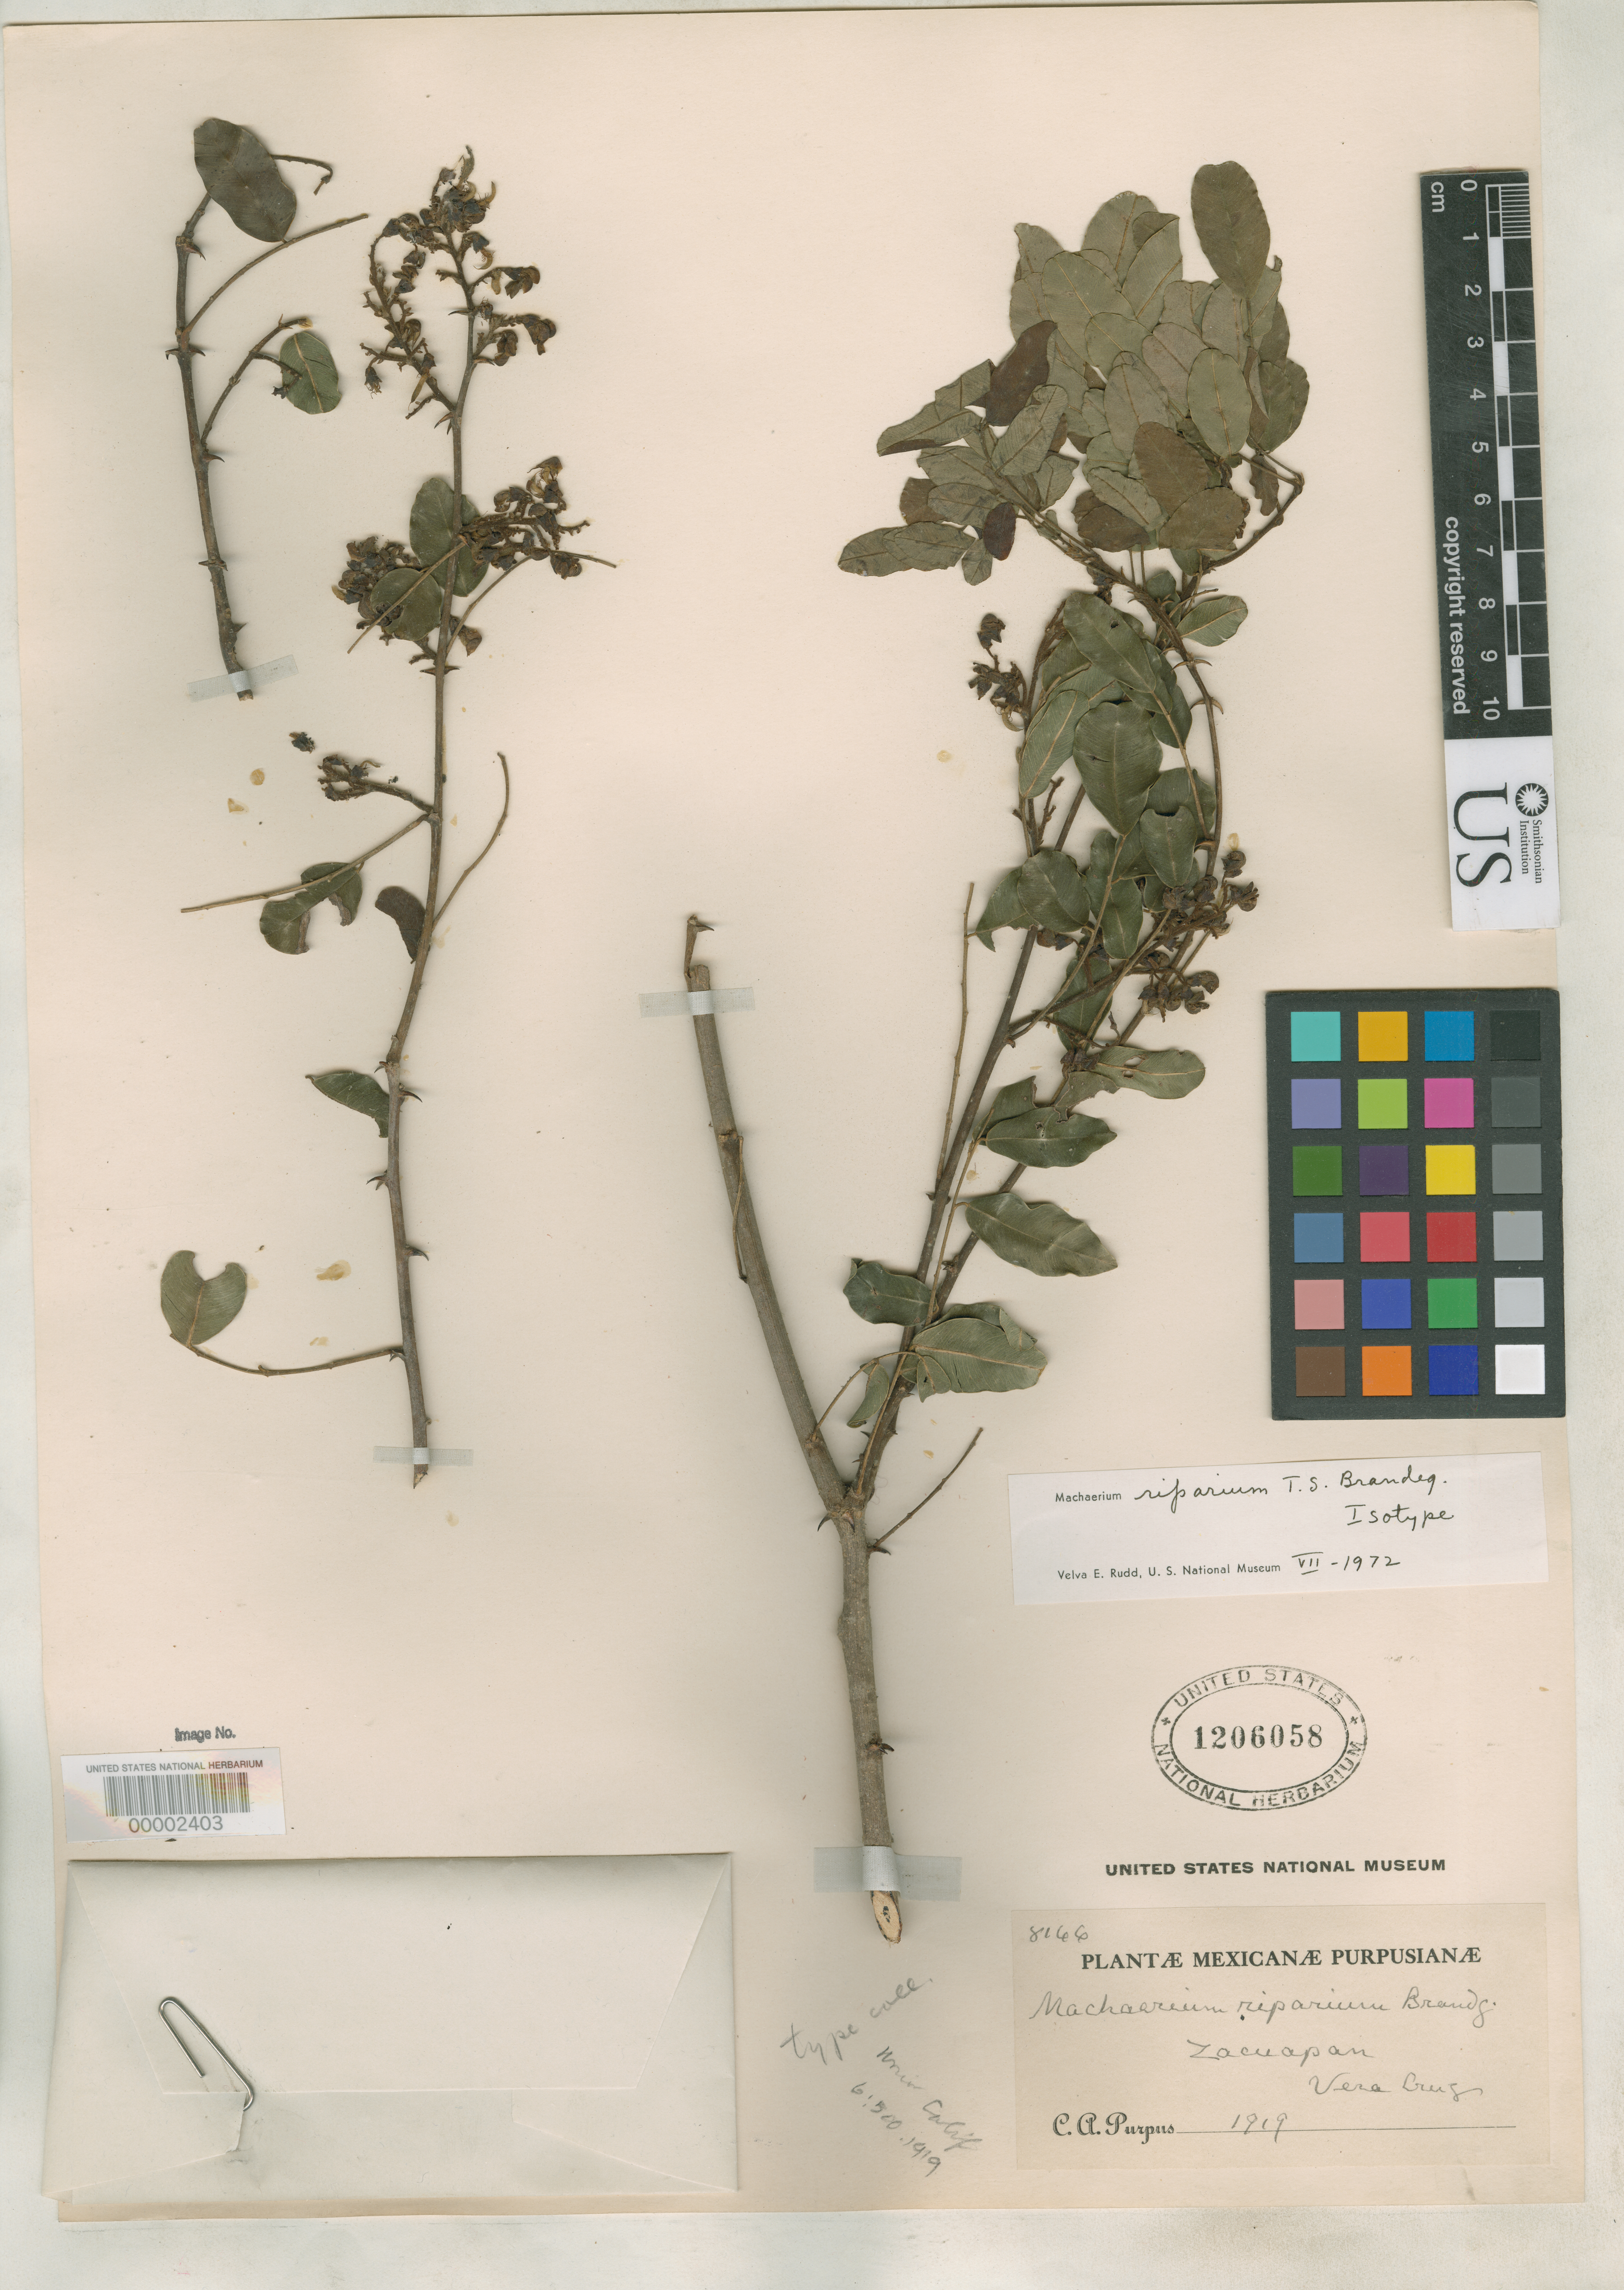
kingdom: Plantae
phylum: Tracheophyta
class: Magnoliopsida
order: Fabales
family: Fabaceae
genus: Machaerium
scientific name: Machaerium riparium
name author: Brandegee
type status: Isotype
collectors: C. A. Purpus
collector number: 8166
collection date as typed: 1919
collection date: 1919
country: Mexico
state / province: Veracruz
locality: Zacuapan.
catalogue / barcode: US 1206058